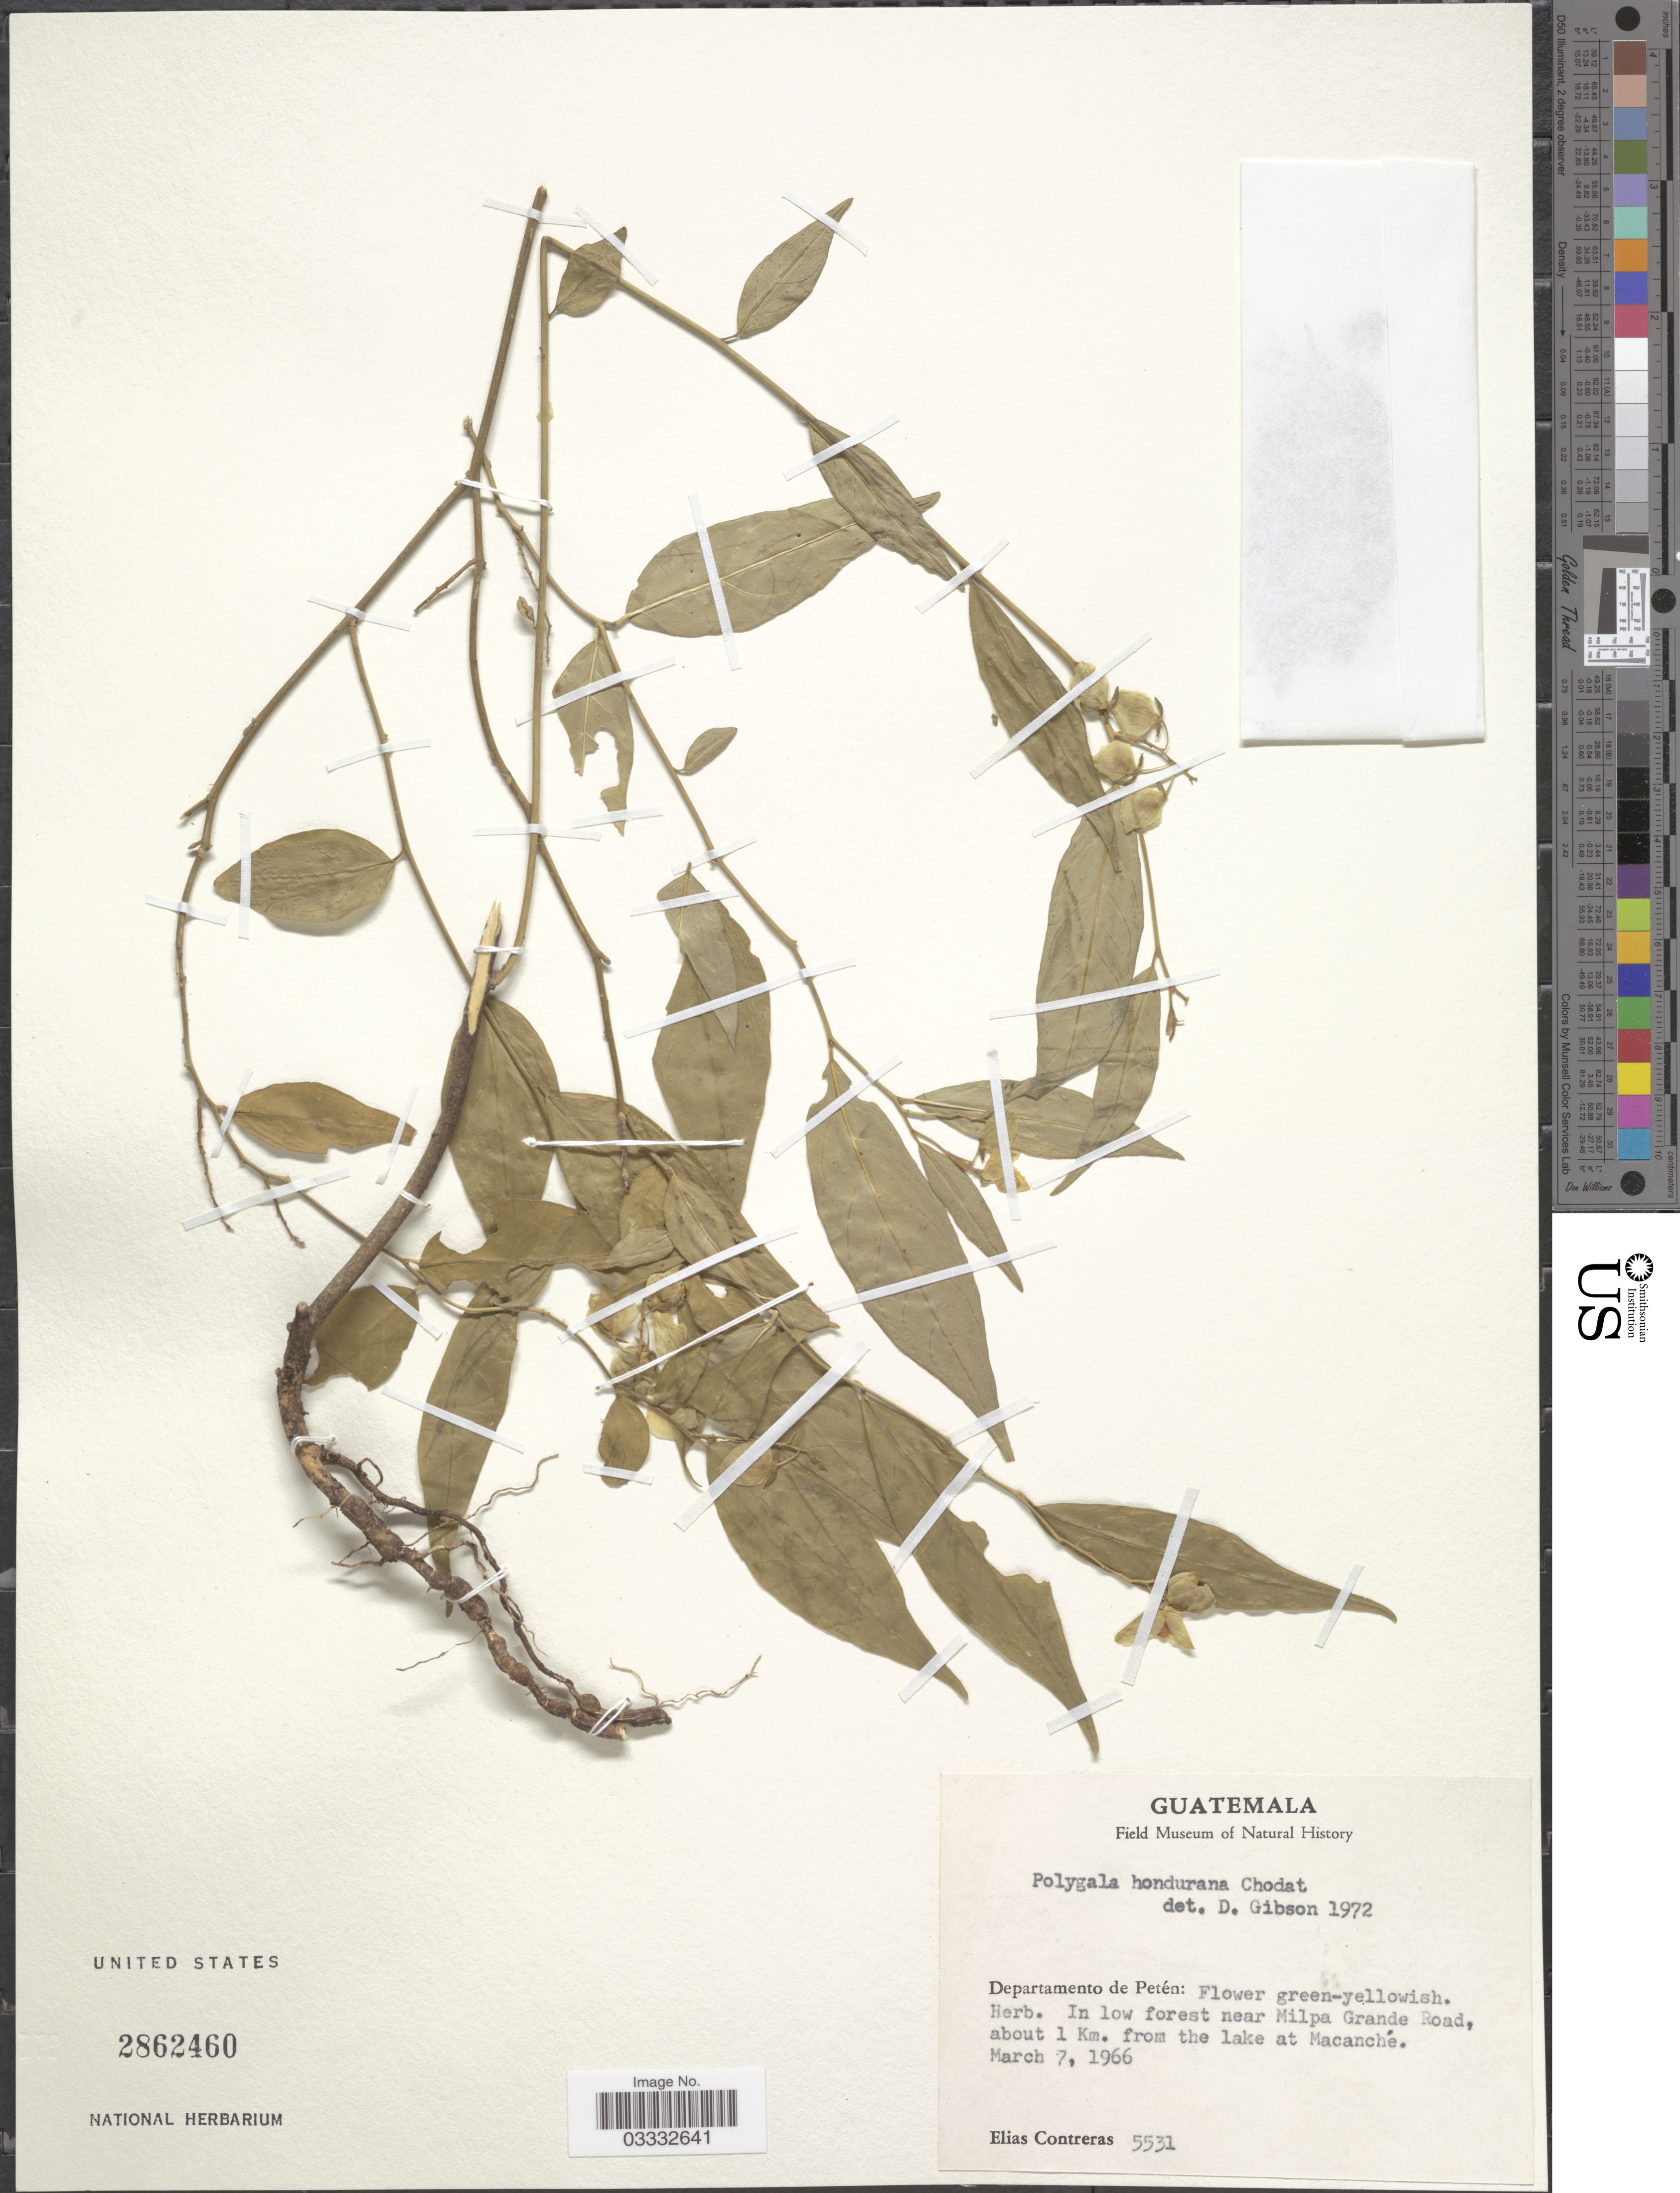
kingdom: Plantae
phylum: Tracheophyta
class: Magnoliopsida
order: Fabales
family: Polygalaceae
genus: Asemeia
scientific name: Asemeia hondurana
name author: (Chodat) J.F.B. Pastore & J.R. Abbott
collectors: E. Contreras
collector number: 5531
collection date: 1966-03-07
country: Guatemala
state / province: El Petén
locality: Departamento de Petén. Near Milpa Grande Road, about 1 Km. from the lake at Macanché.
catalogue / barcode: US 2862460